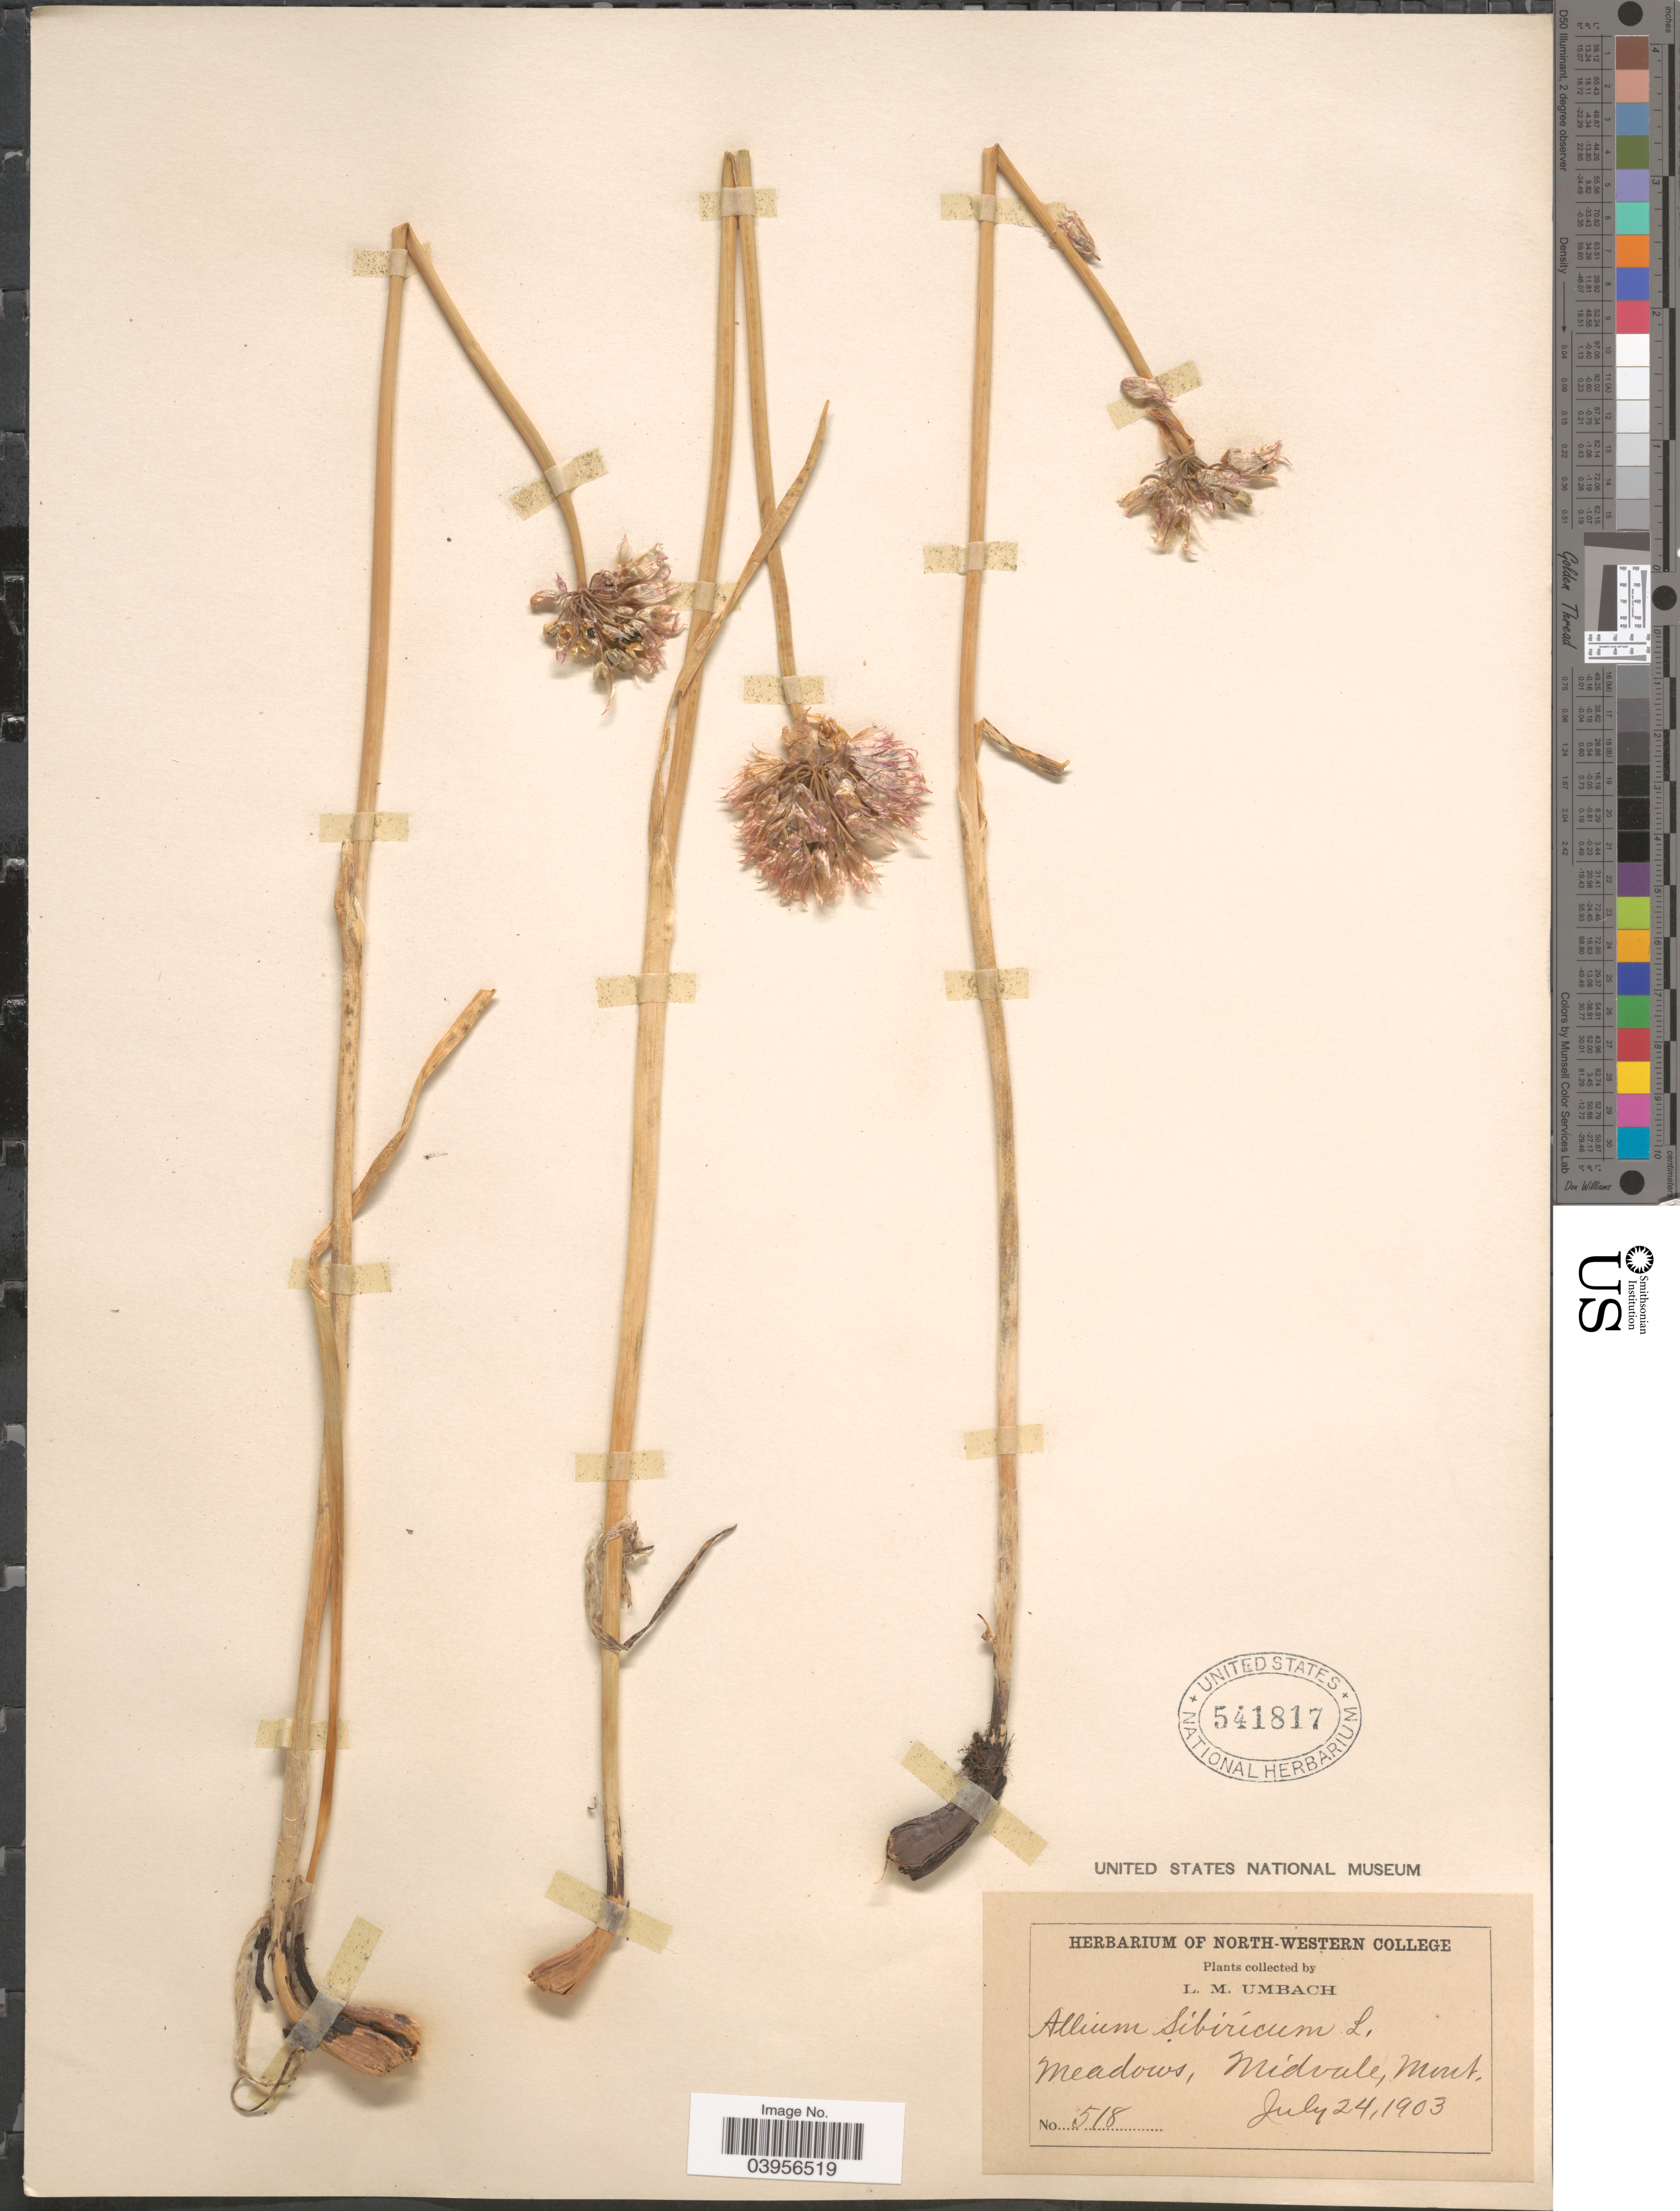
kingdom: Plantae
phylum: Tracheophyta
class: Liliopsida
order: Asparagales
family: Amaryllidaceae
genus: Allium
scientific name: Allium schoenoprasum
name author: L.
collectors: L. M. Umbach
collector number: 518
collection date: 1903-07-24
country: United States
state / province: Montana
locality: Meadows, Midvale.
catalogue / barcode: US 541817